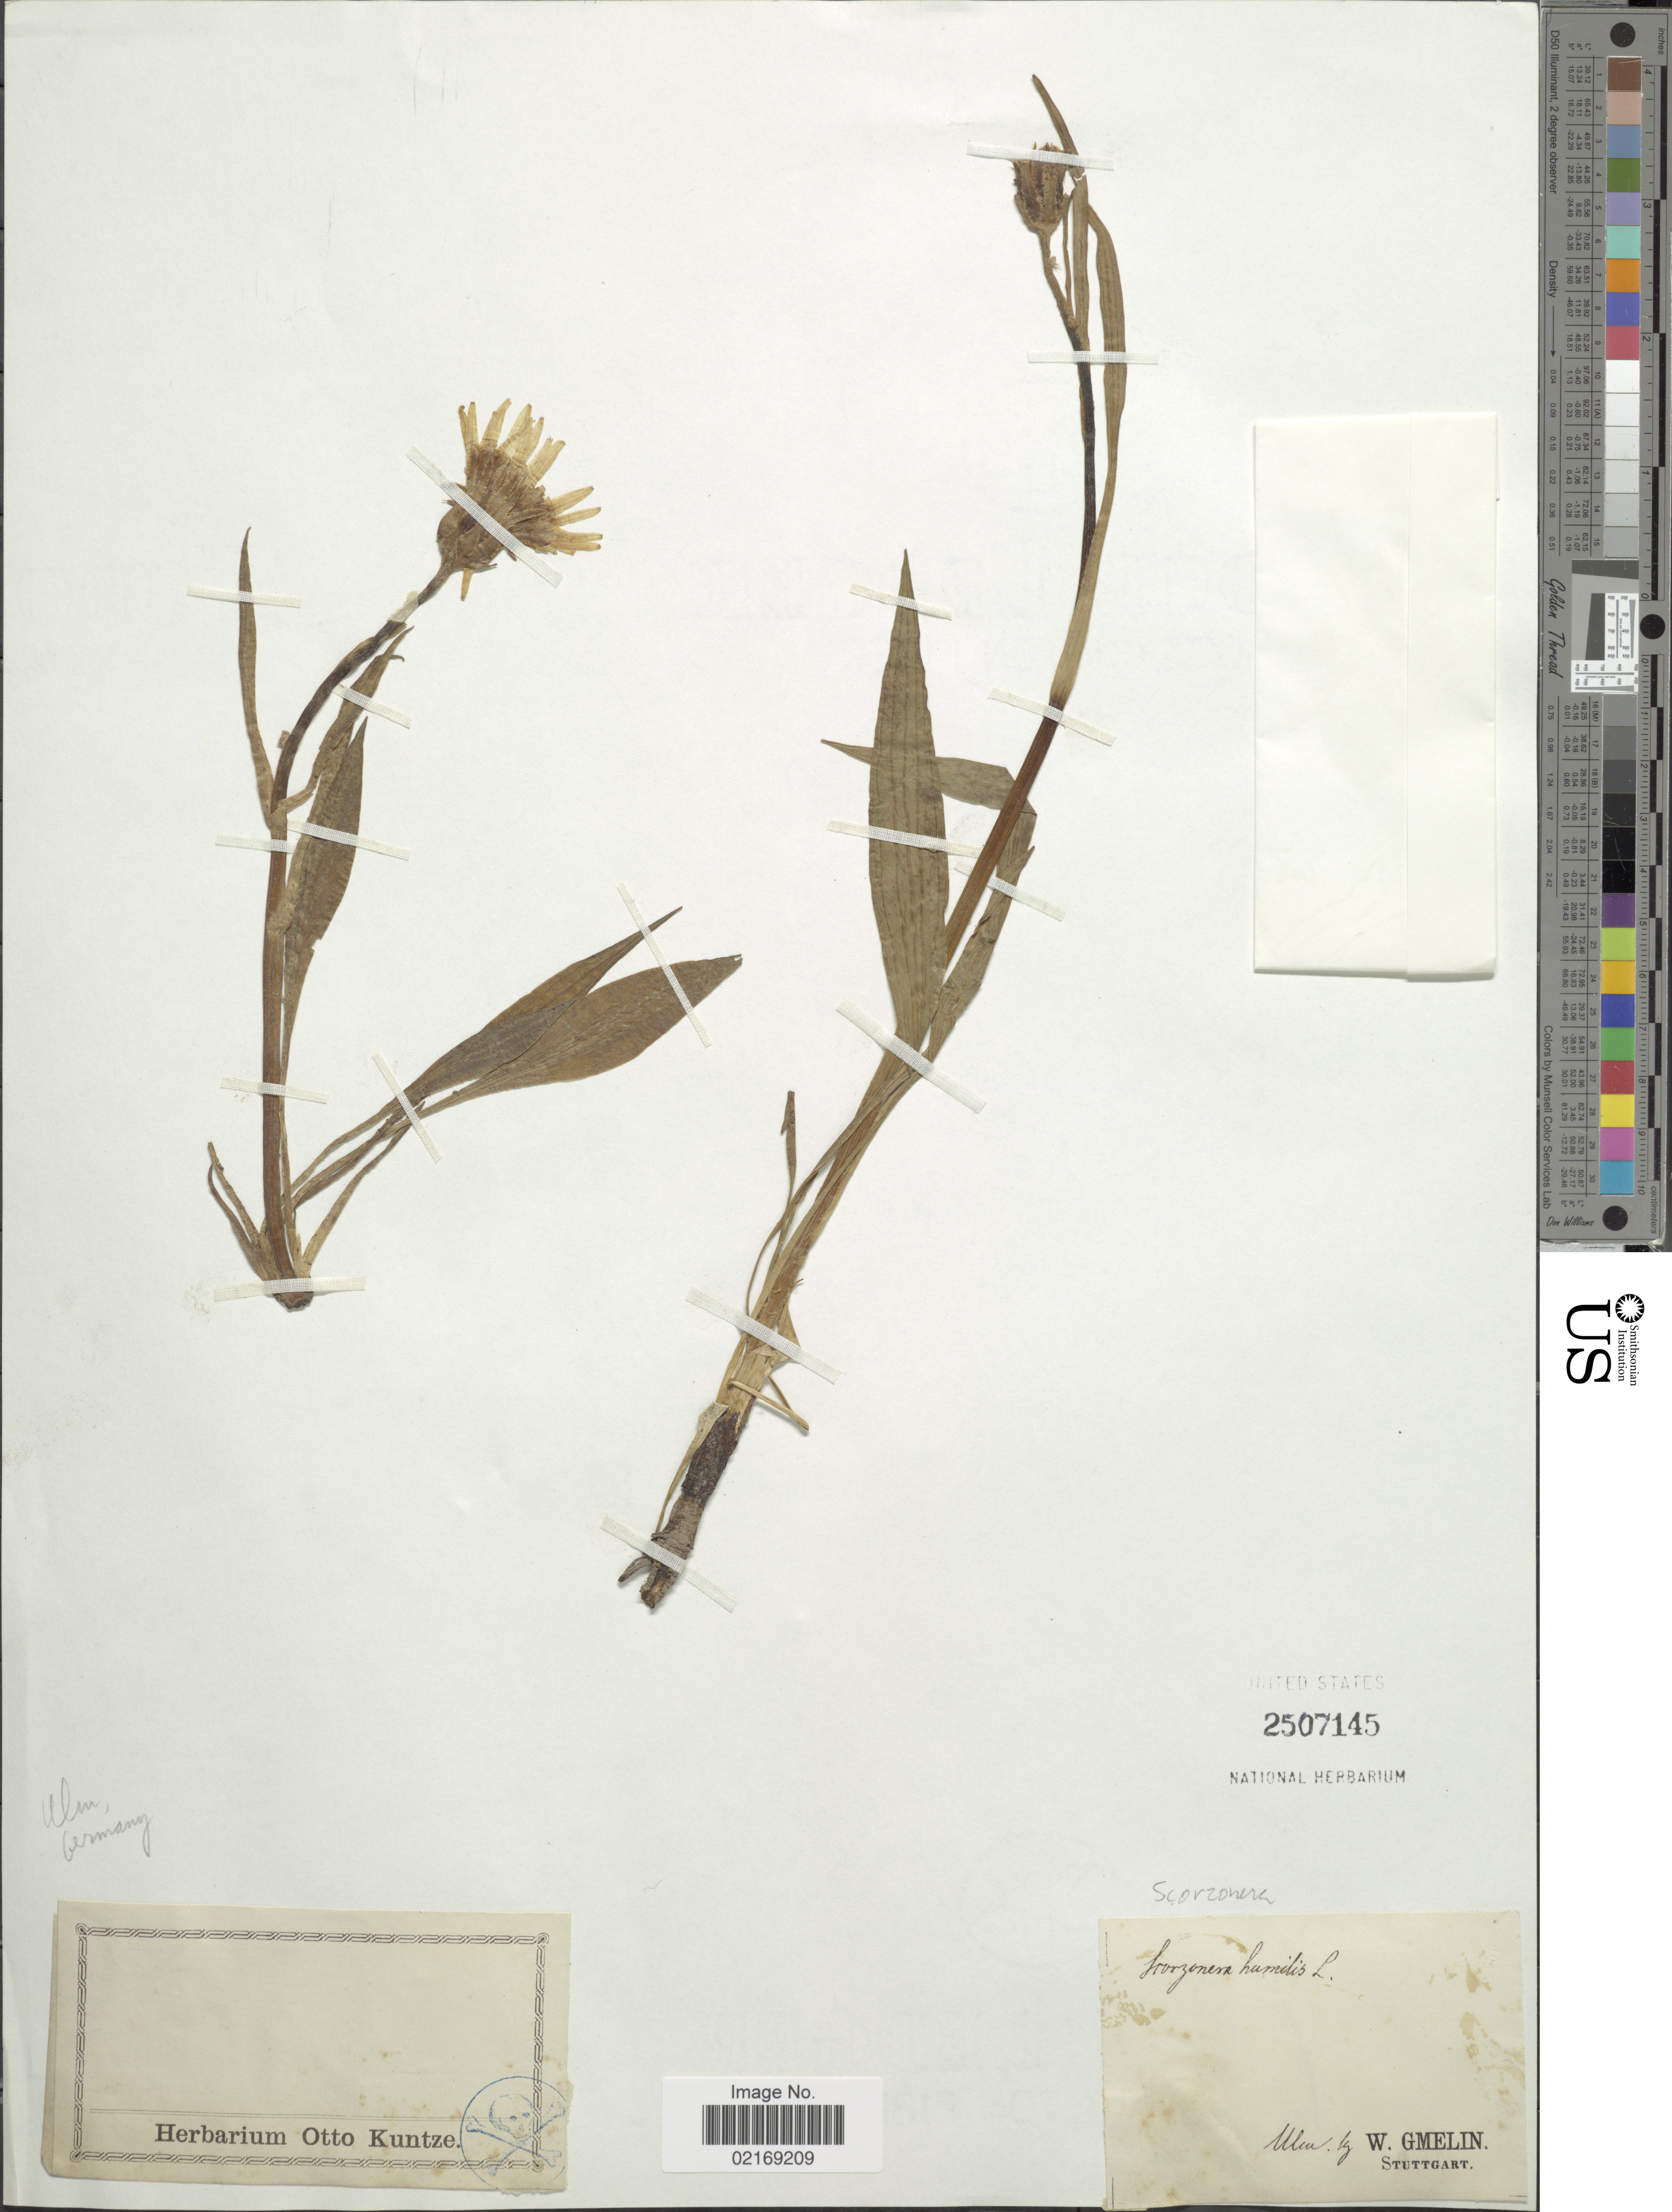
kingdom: Plantae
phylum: Tracheophyta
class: Magnoliopsida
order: Asterales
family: Asteraceae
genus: Scorzonera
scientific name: Scorzonera humilis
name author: L.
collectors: W. Gmelin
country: Germany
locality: Stuttgart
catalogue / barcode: US 2507145